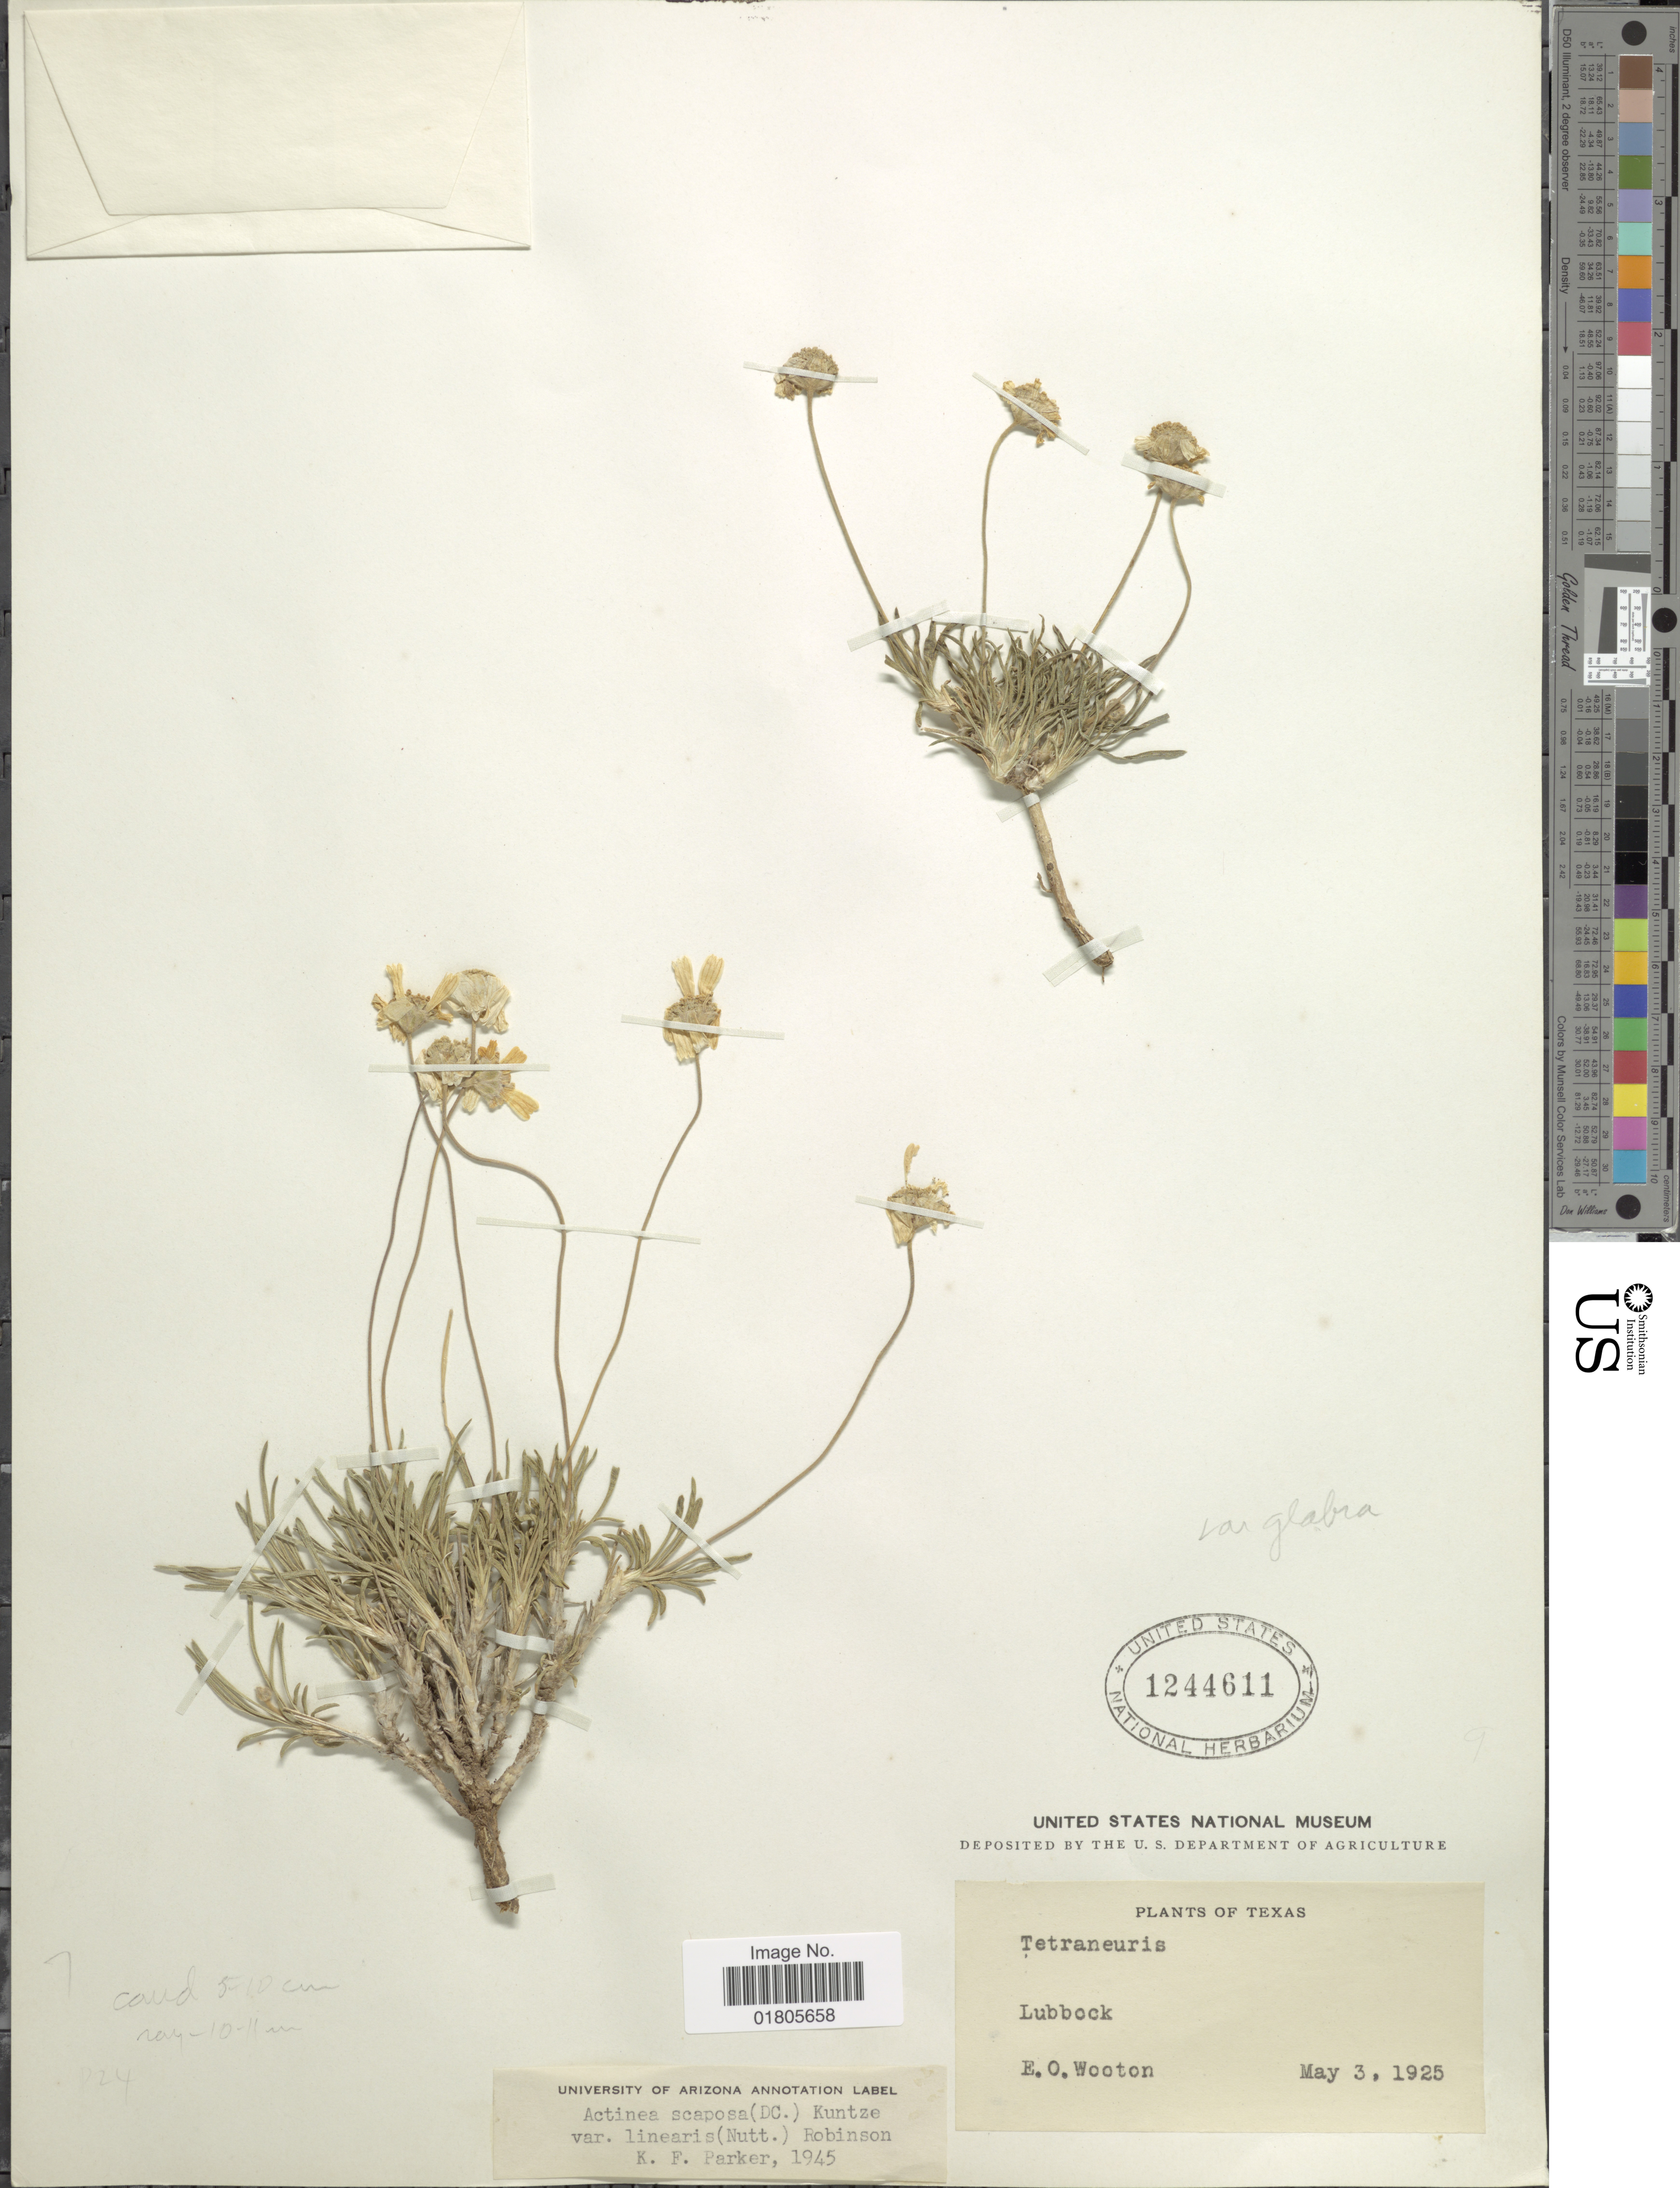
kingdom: Plantae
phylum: Tracheophyta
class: Magnoliopsida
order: Asterales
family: Asteraceae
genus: Actinea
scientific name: Actinea scaposa var. linearis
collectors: E. O. Wooton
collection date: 1925-05-03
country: United States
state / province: Texas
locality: Lubbock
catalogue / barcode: US 1244611